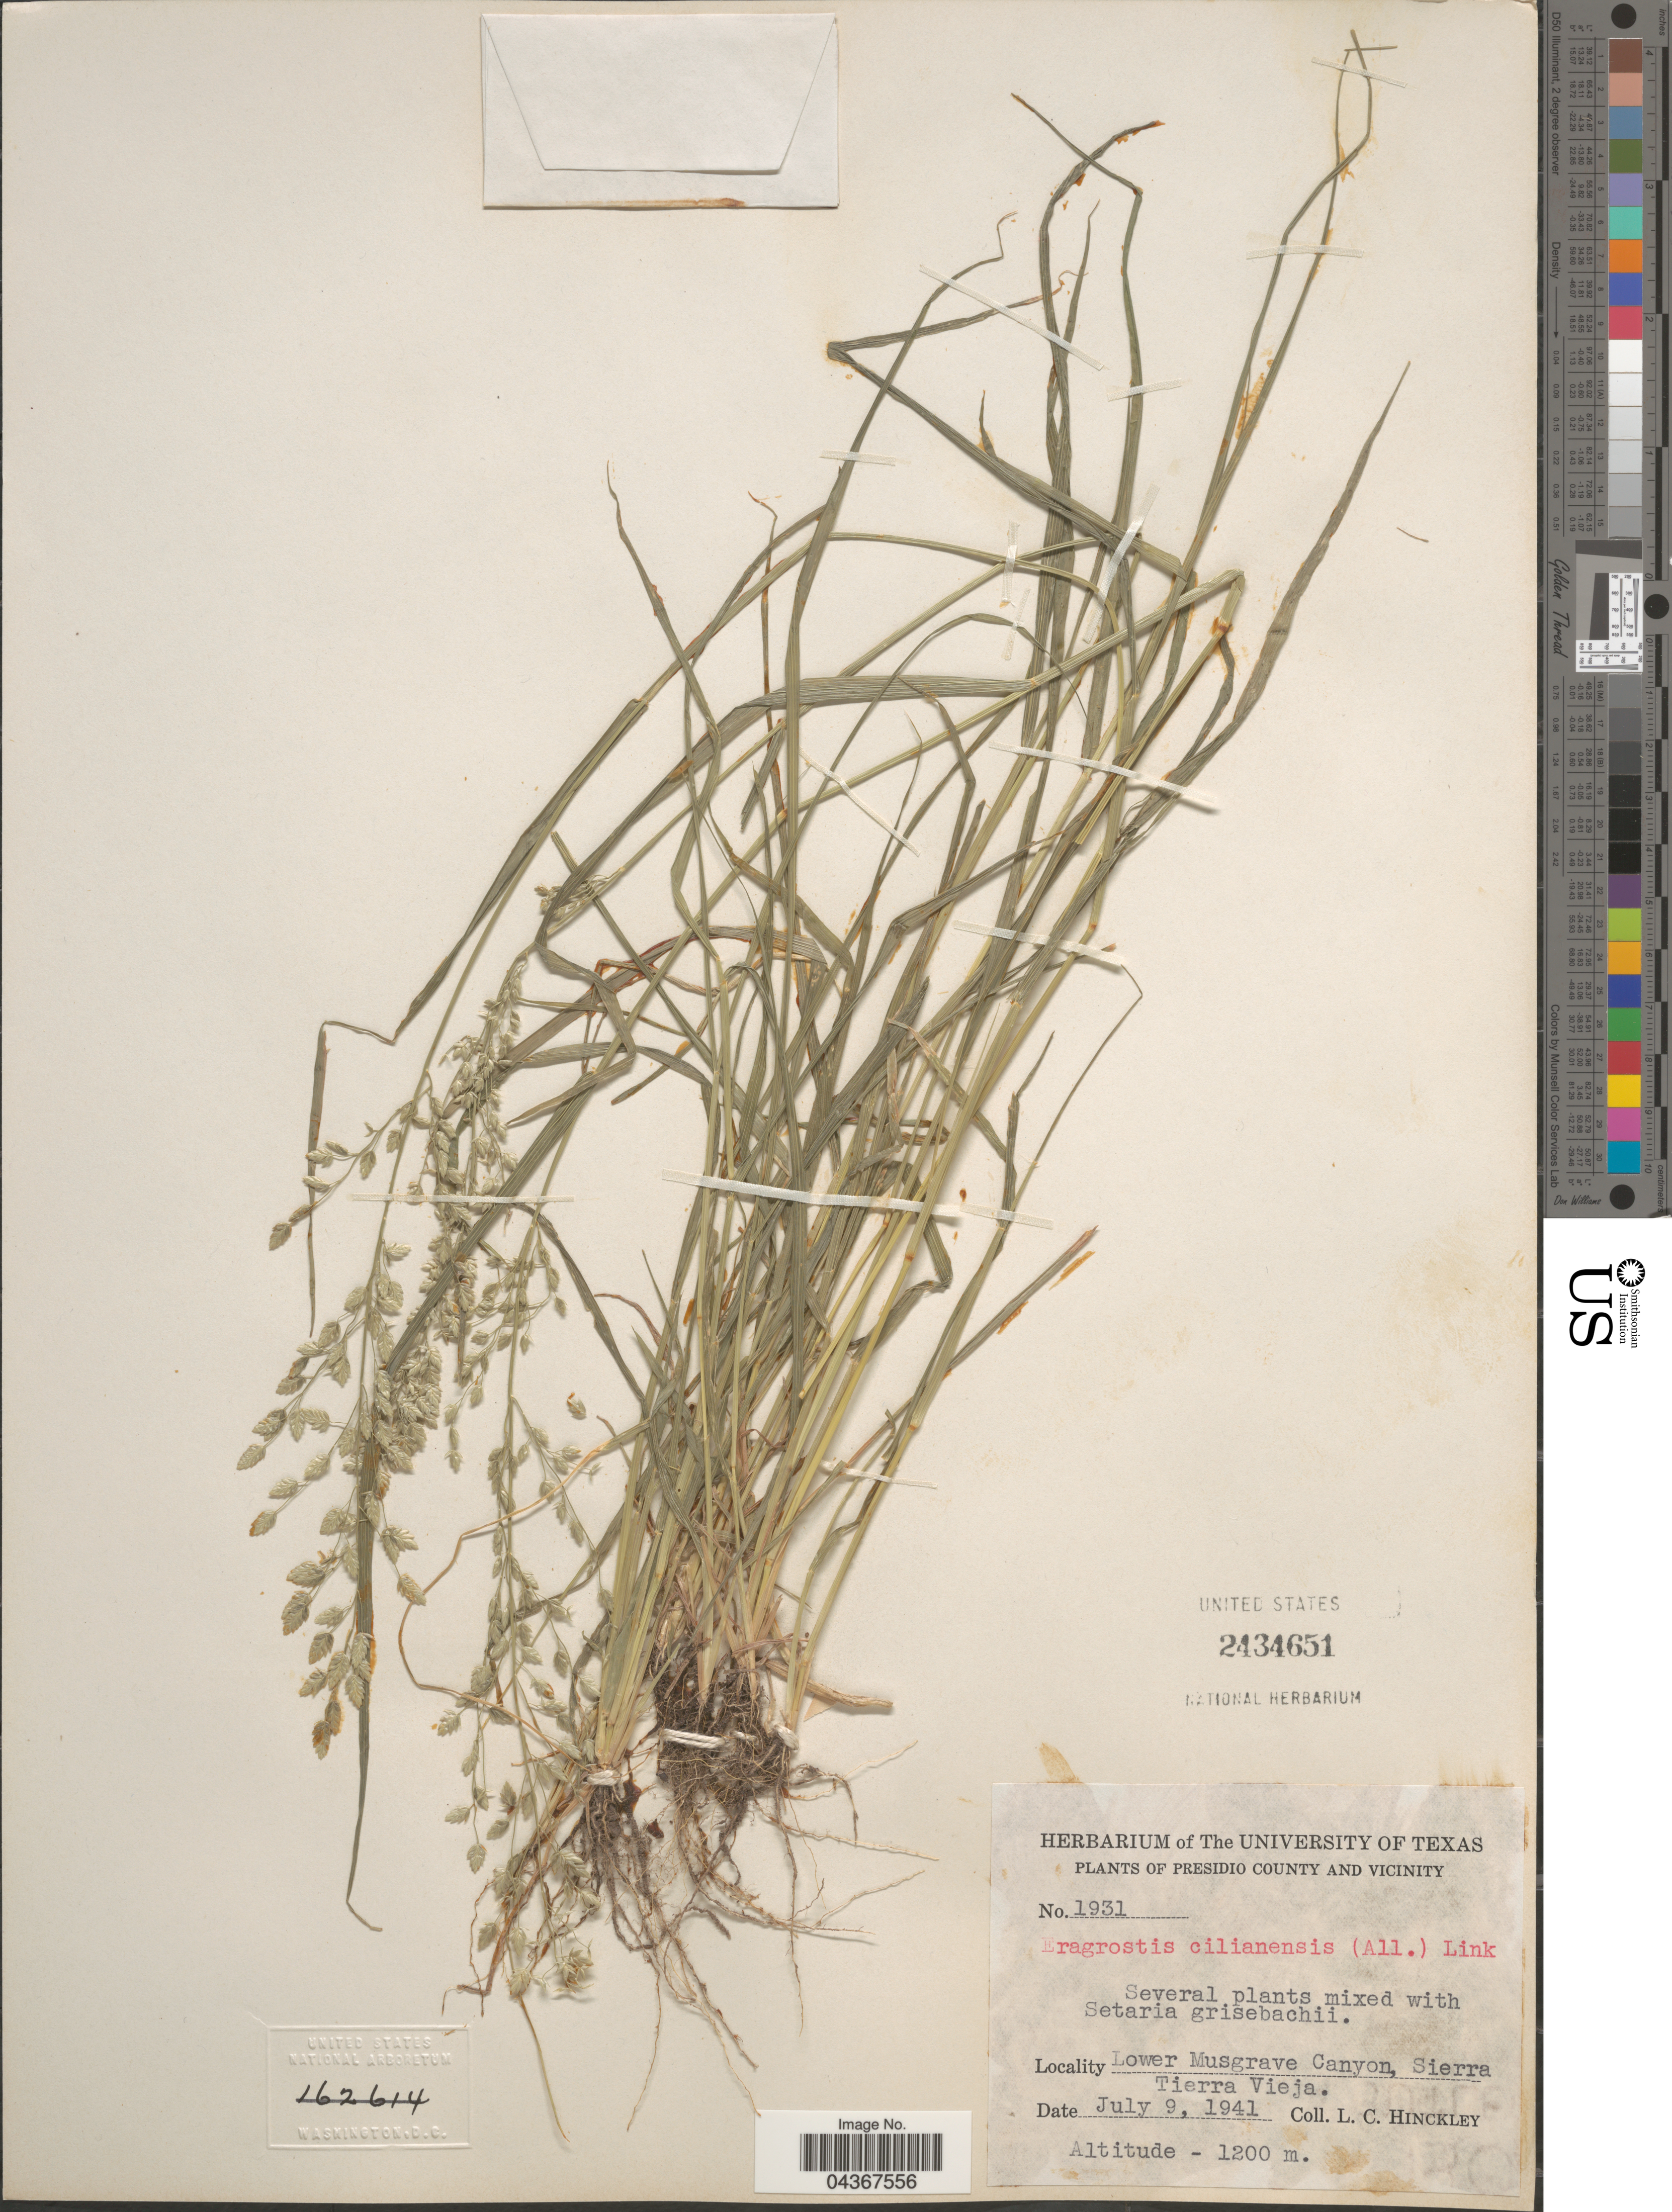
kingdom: Plantae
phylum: Tracheophyta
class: Liliopsida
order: Poales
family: Poaceae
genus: Eragrostis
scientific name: Eragrostis cilianensis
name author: (Bellardi) Vignolo ex Janch.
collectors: L. Hinckley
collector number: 1931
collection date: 1941-07-09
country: United States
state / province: Texas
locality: Presidio County and Vicinity. Lower Musgrave Canyon, Sierra Tierra Vieja.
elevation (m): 1200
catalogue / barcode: US 2434651